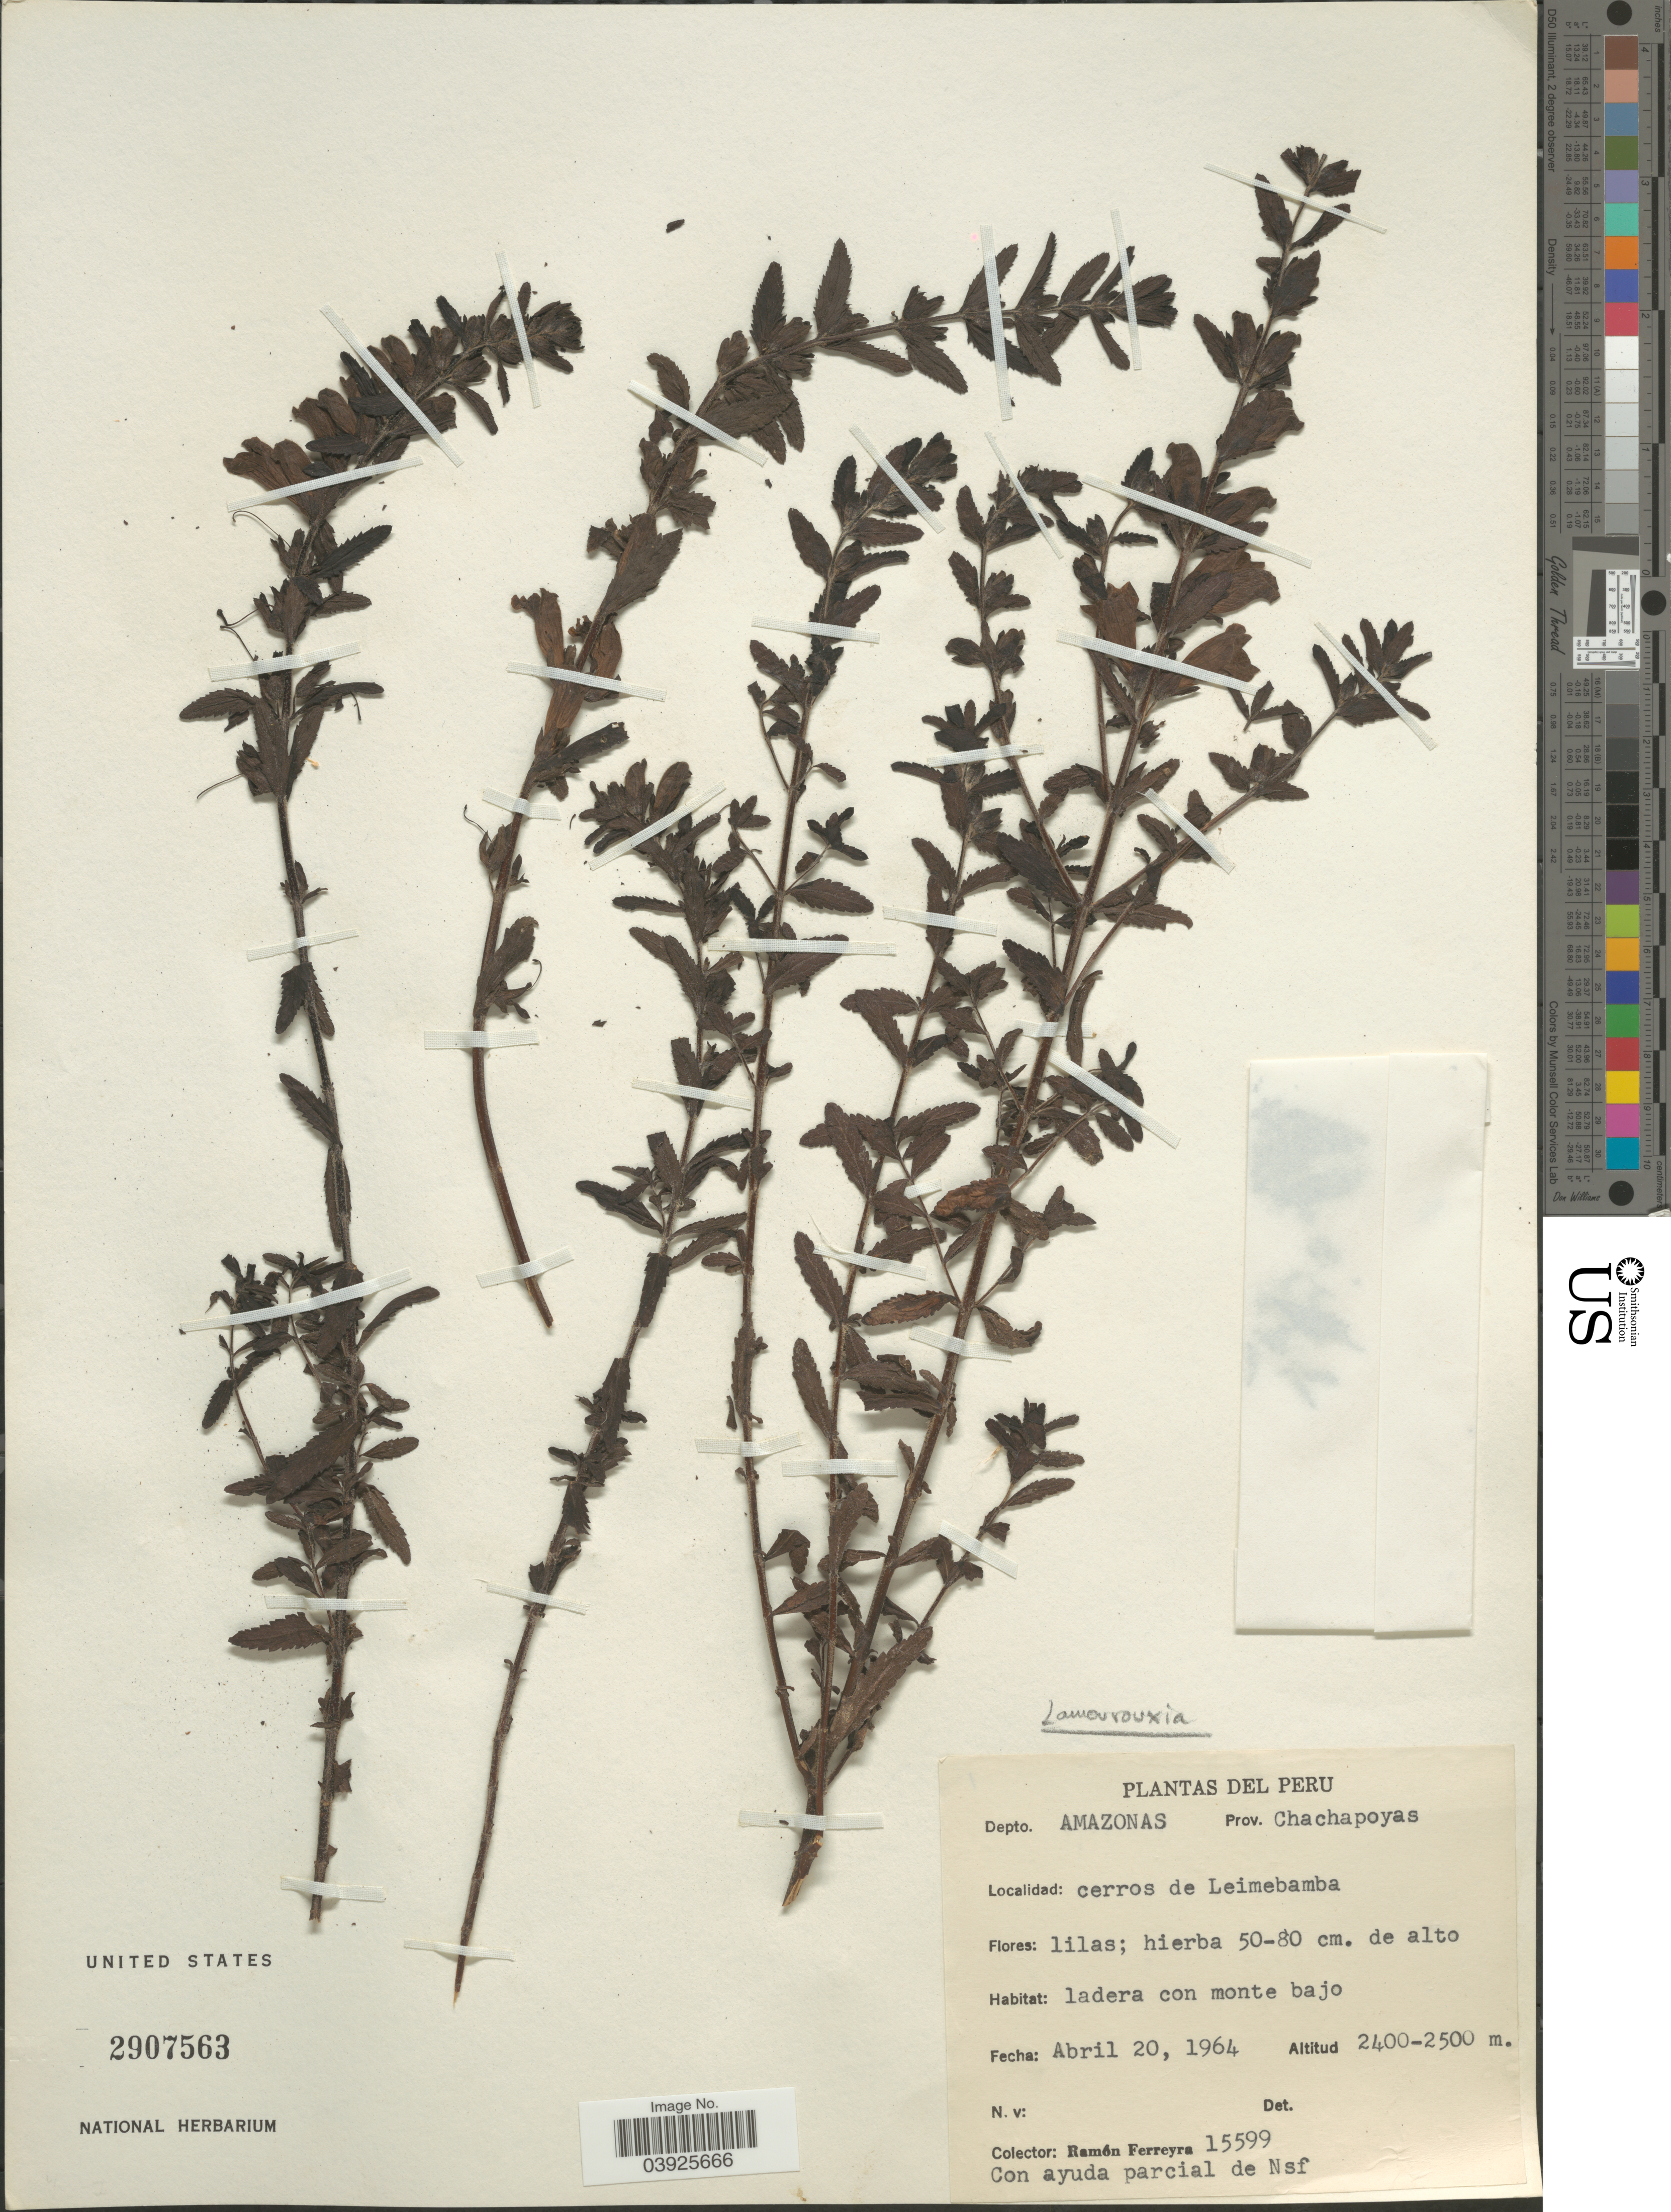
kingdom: Plantae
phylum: Tracheophyta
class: Magnoliopsida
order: Lamiales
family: Orobanchaceae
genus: Lamourouxia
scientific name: Lamourouxia sp.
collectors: R. A. Ferreyra & NSF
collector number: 15599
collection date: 1964-04-20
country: Peru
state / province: Amazonas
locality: Depto. Amazonas. Prov. Chachapoyas. Cerros de Leimebamba.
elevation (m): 2400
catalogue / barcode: US 2907563